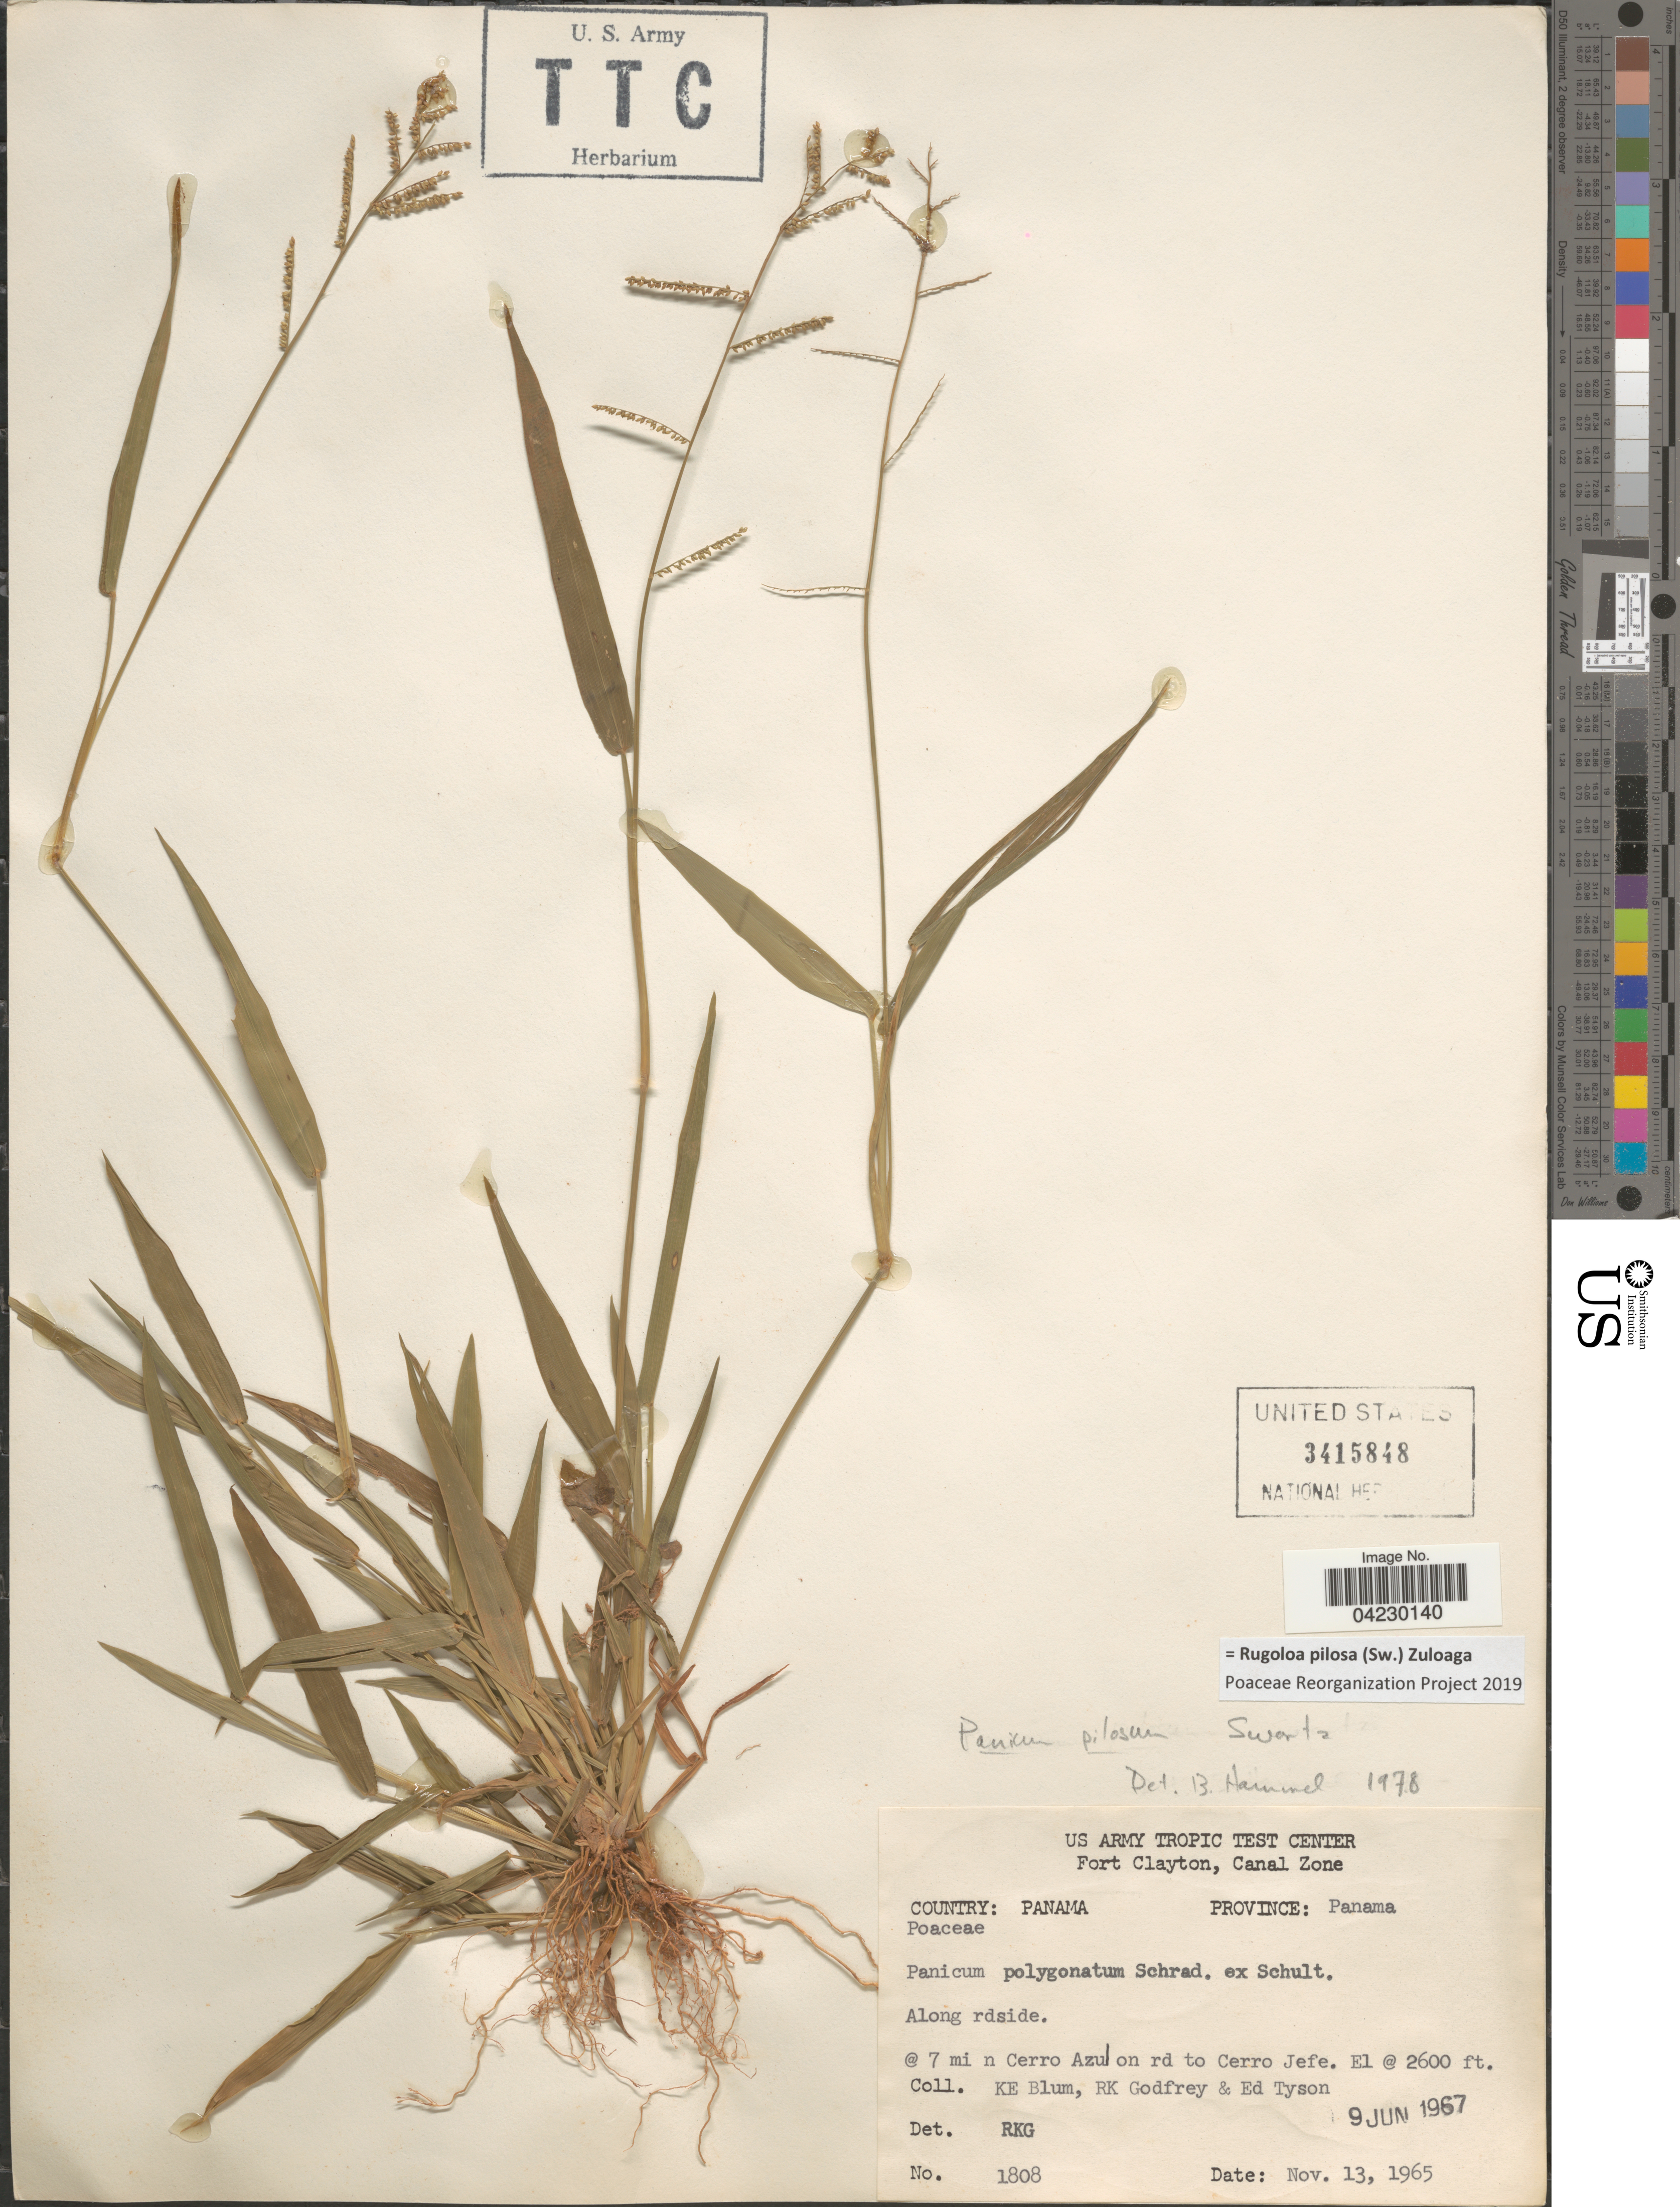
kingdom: Plantae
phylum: Tracheophyta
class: Liliopsida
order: Poales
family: Poaceae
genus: Rugoloa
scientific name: Rugoloa pilosa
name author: (Sw.) Zuloaga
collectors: K. E. Blum, R. K. Godfrey & E. D. Tyson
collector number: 1808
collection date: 1965-11-13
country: Panama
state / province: Panamá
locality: Fort Clayton, Canal Zone. Along rdside. @ 7 mi n Cerro Azul on rd to Cerro Jefe.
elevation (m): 792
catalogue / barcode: US 3415848